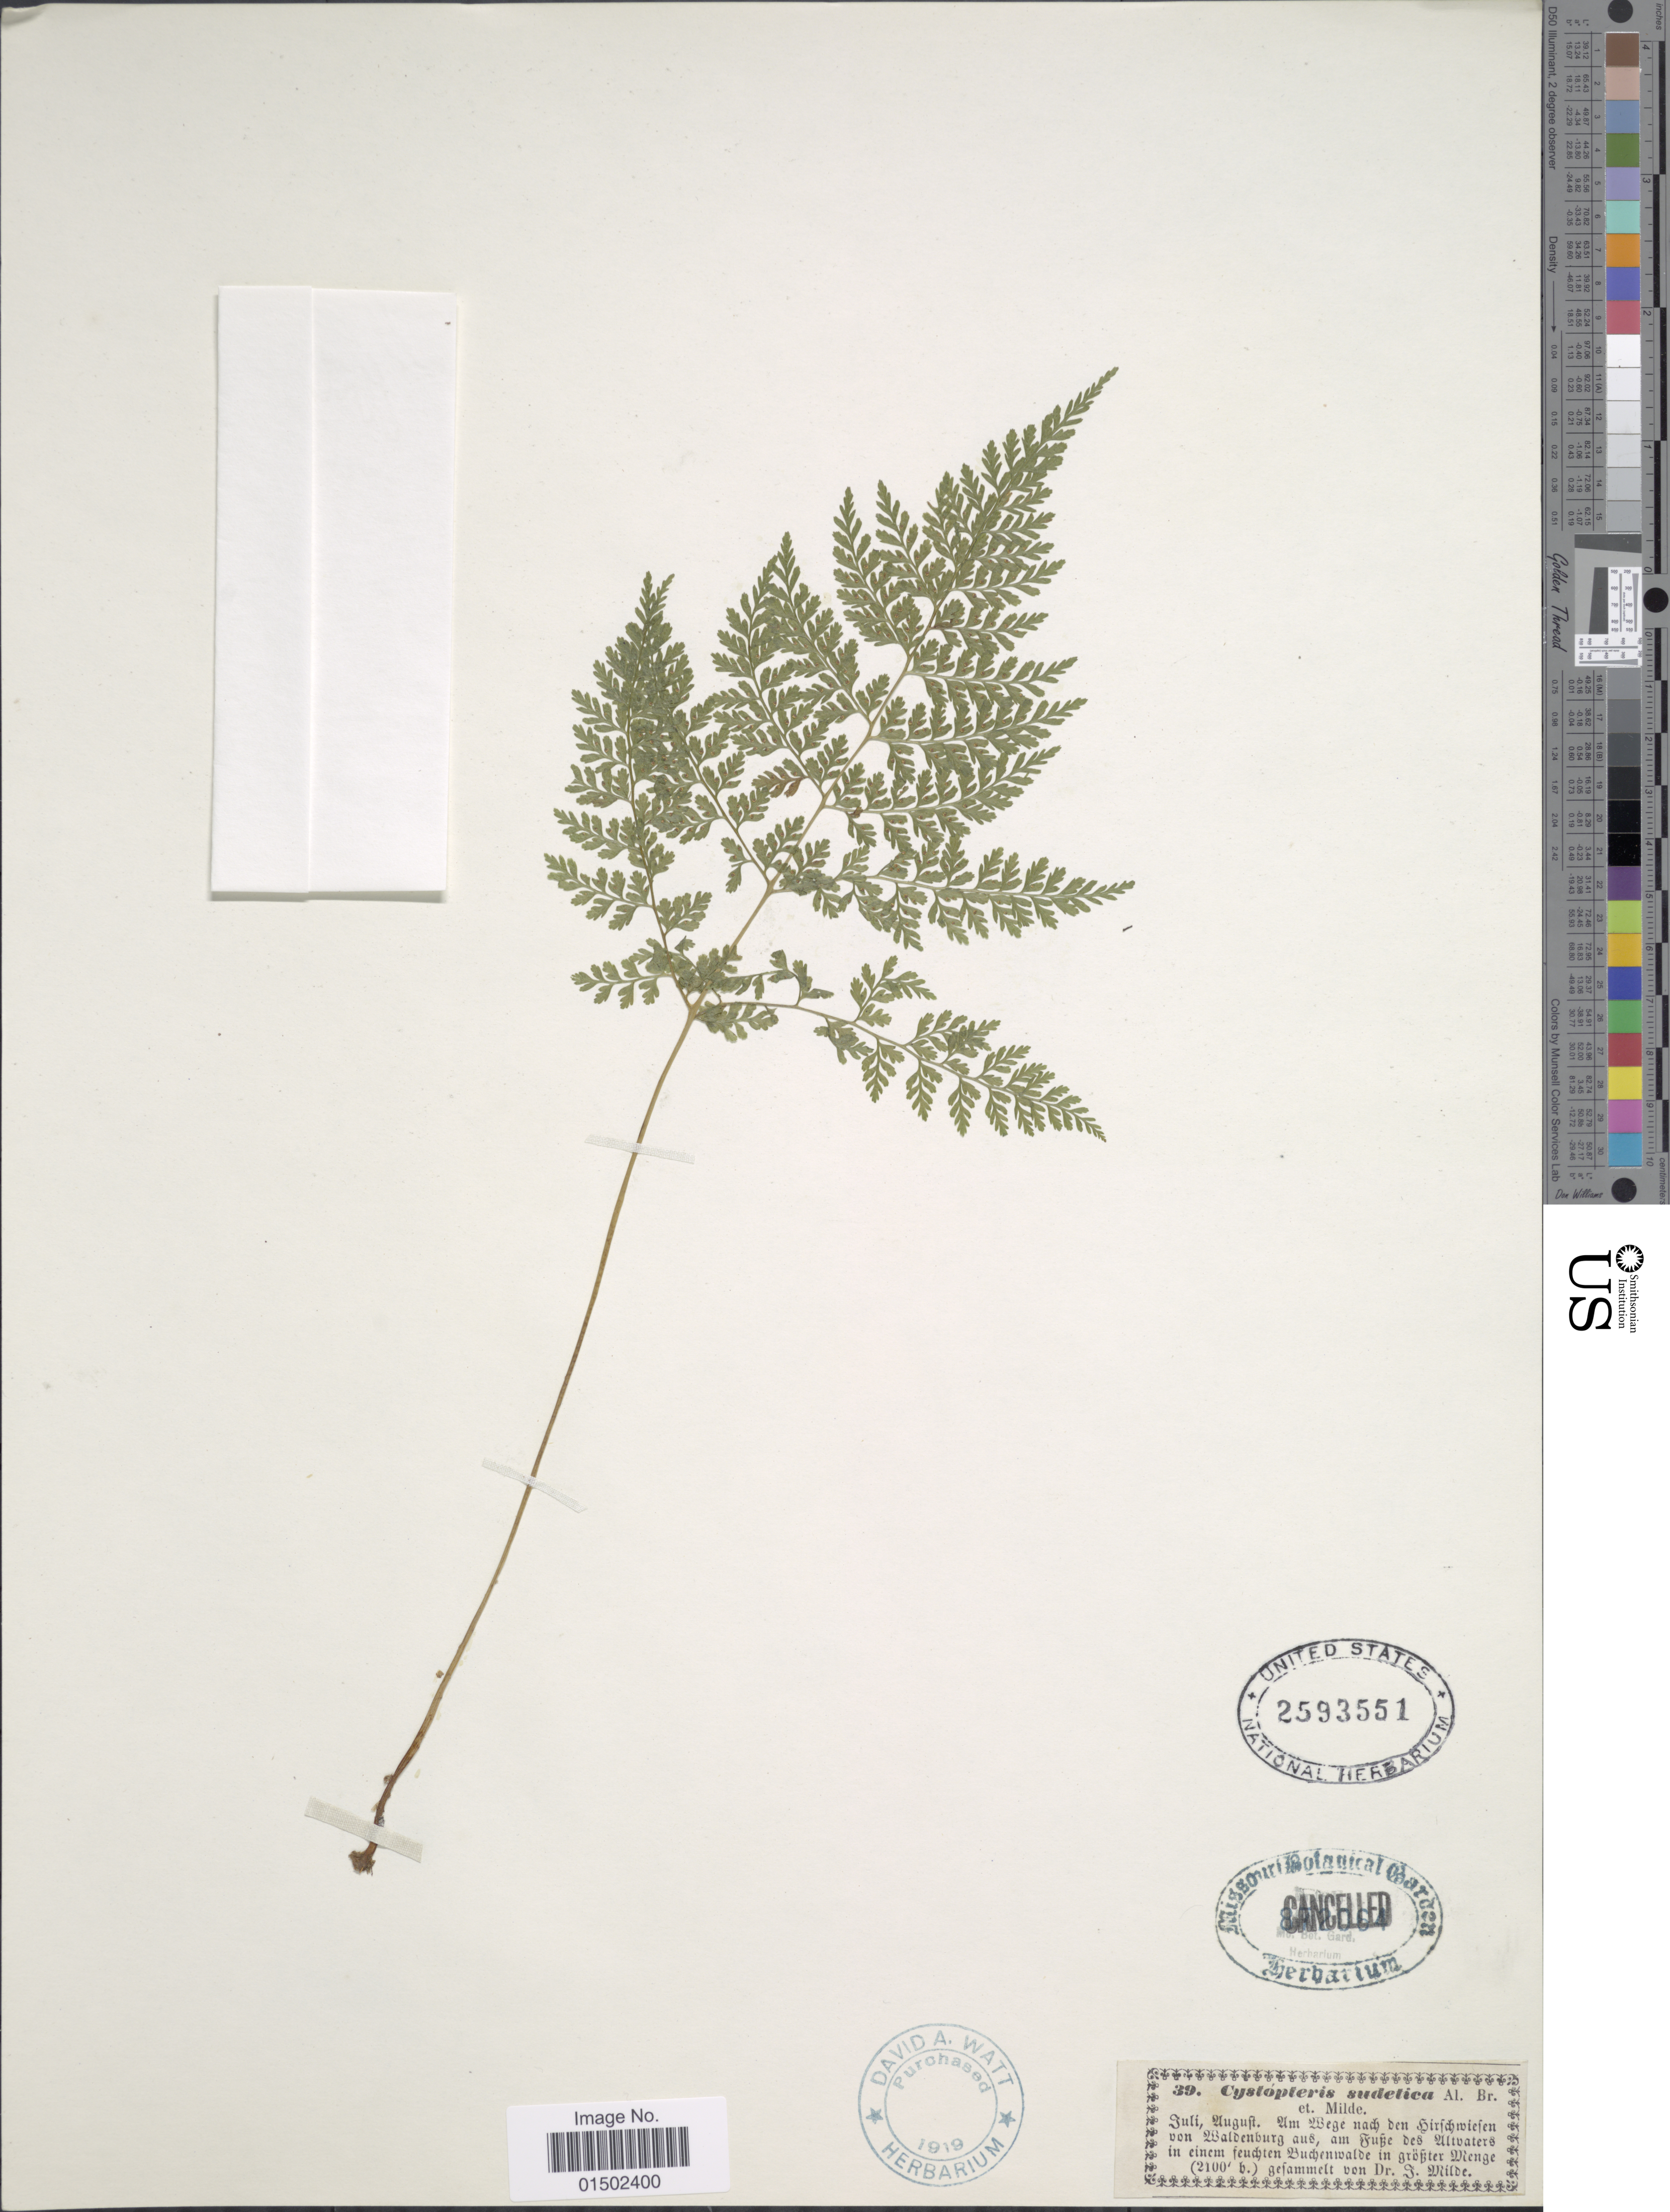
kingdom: Plantae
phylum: Tracheophyta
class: Polypodiopsida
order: Polypodiales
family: Cystopteridaceae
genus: Cystopteris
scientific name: Cystopteris sudetica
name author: A. Braun & Milde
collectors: Milde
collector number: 39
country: Germany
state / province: Sachsen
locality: Um Wege nach den hirschwiesen von Waldenburg aus, am Jube des Alwaters in einem feuchten Buchenwalde in größter Menge [interpreted]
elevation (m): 640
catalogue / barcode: US 2593551